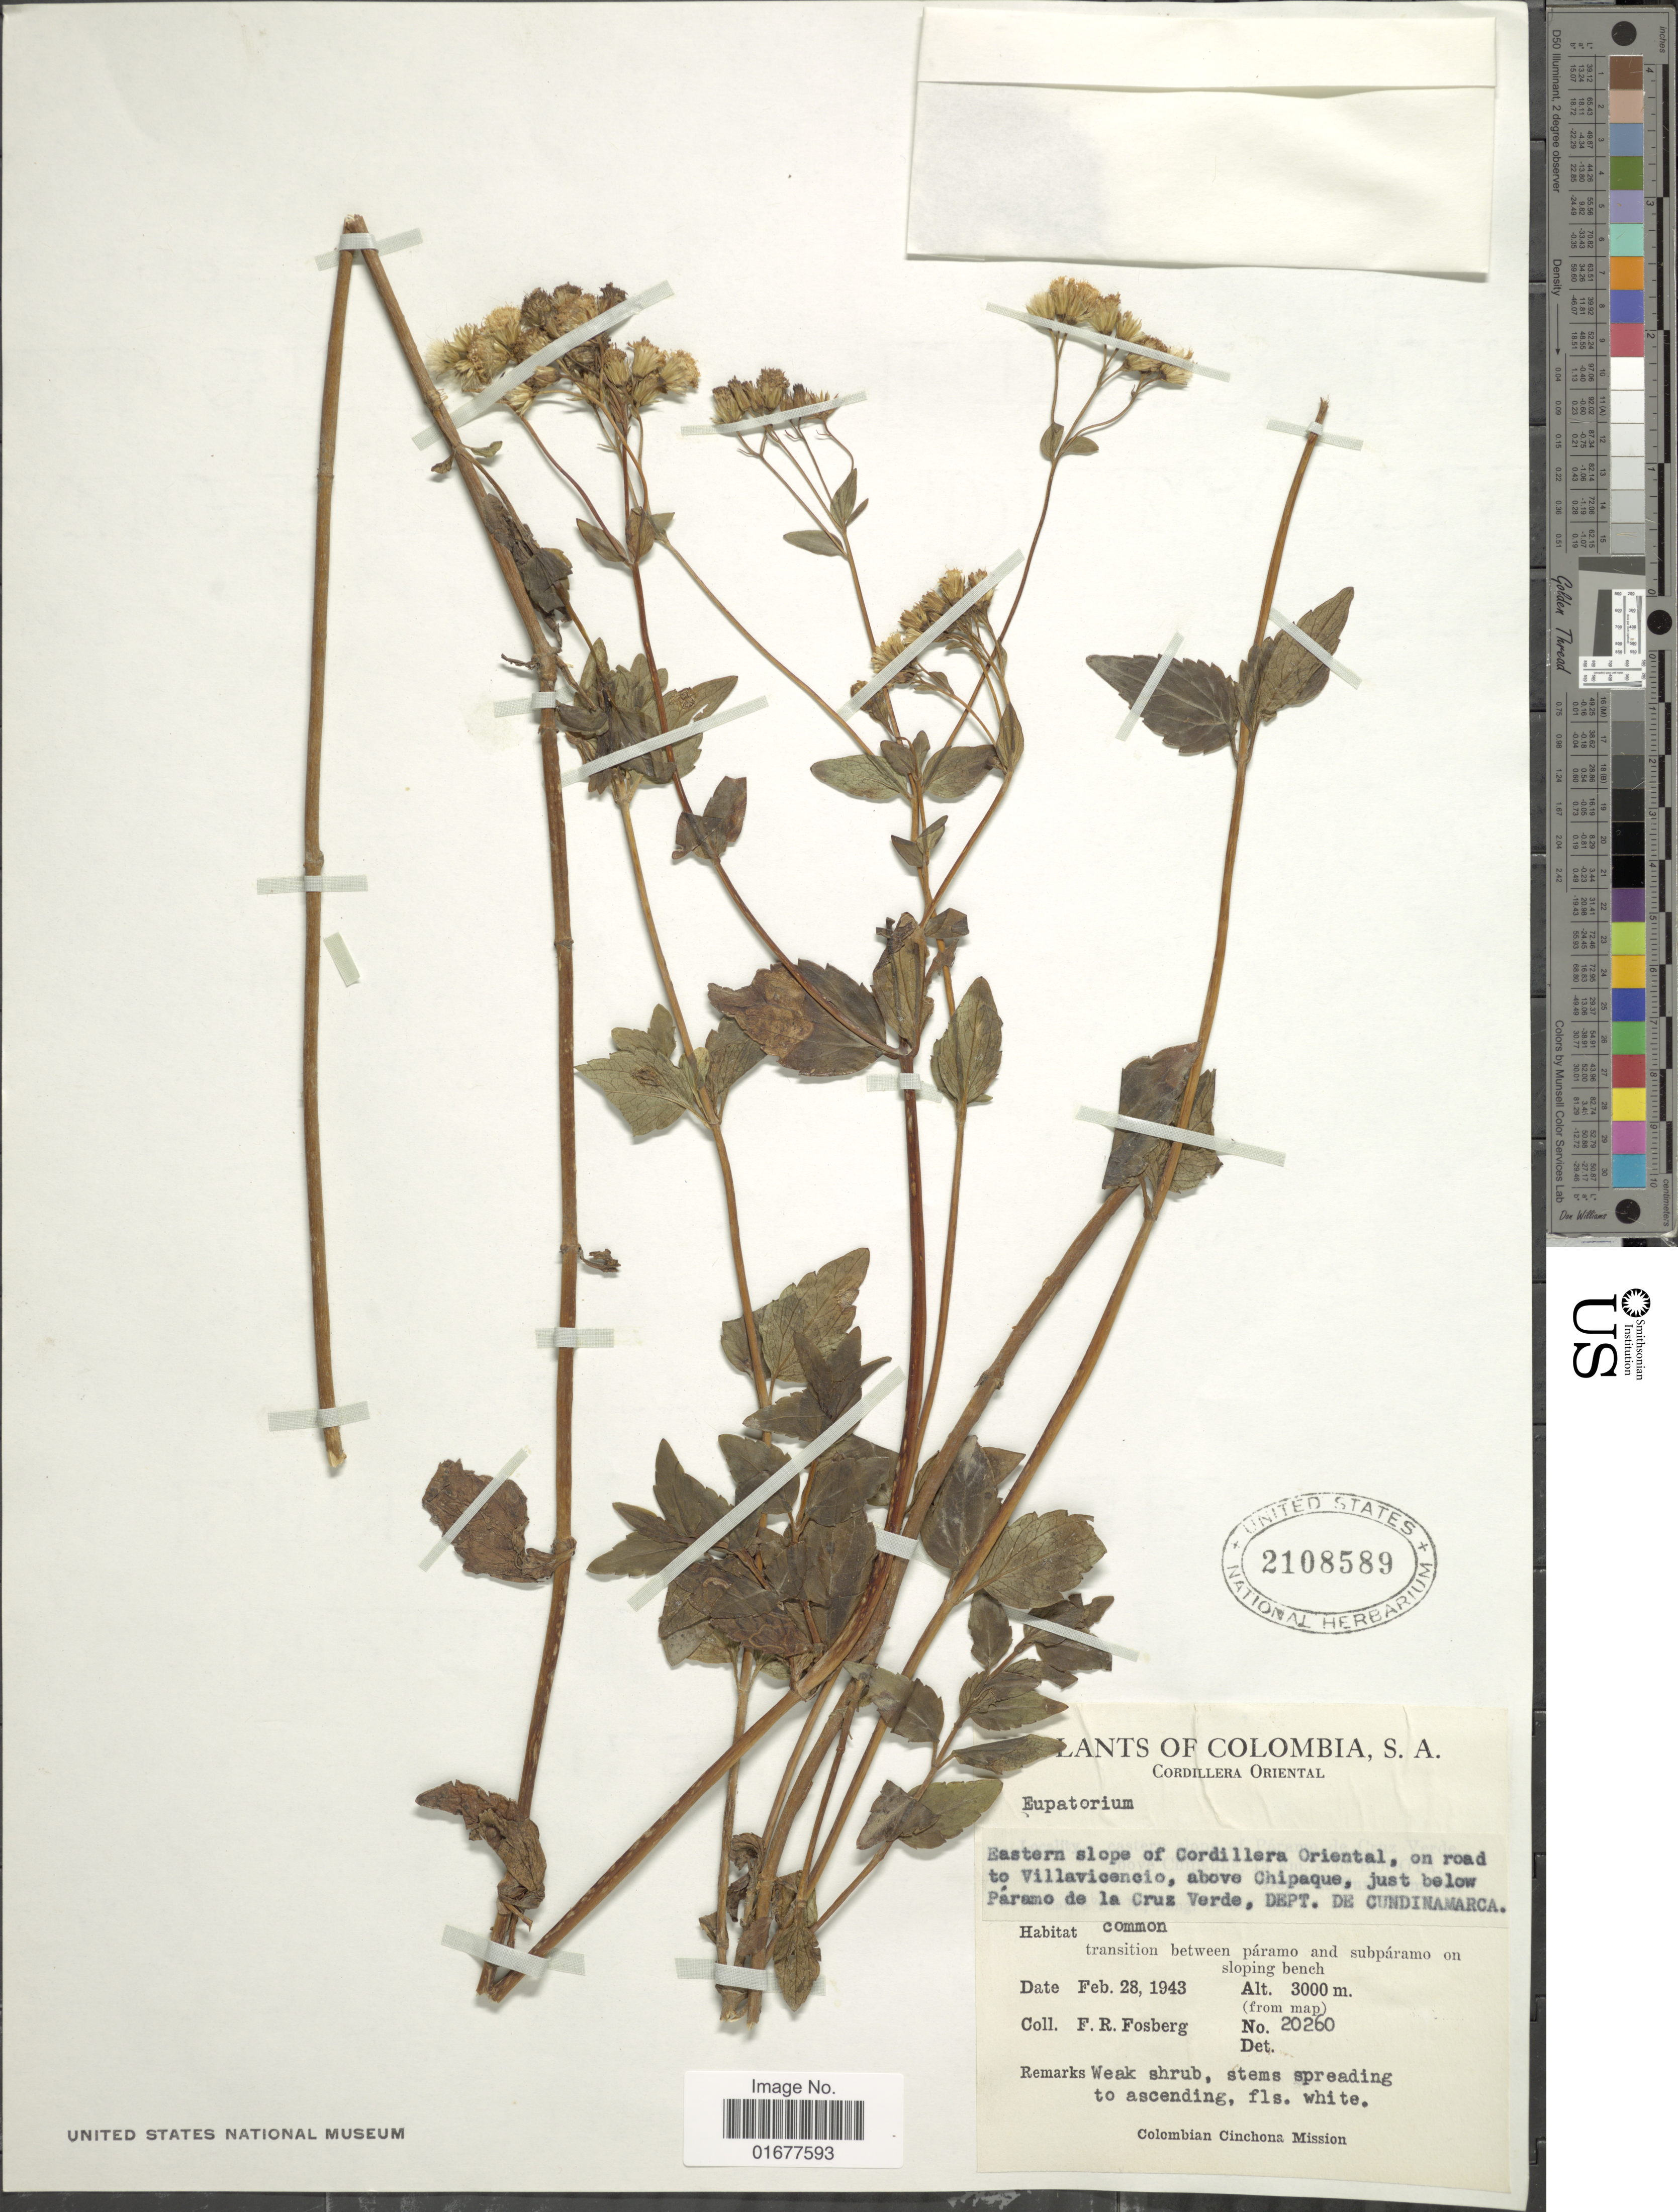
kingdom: Plantae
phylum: Tracheophyta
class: Magnoliopsida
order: Asterales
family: Asteraceae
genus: Ageratina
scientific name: Ageratina psilodora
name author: (B.L. Rob.) R.M. King & H. Rob.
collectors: F. R. Fosberg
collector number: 20260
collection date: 1943-02-28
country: Colombia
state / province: Cundinamarca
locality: Eastern slope of Cordillera Oriental, on road to Villavicencio, above Chipaque, just below Paramo de la Cruz Verde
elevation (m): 3000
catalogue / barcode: US 2108589